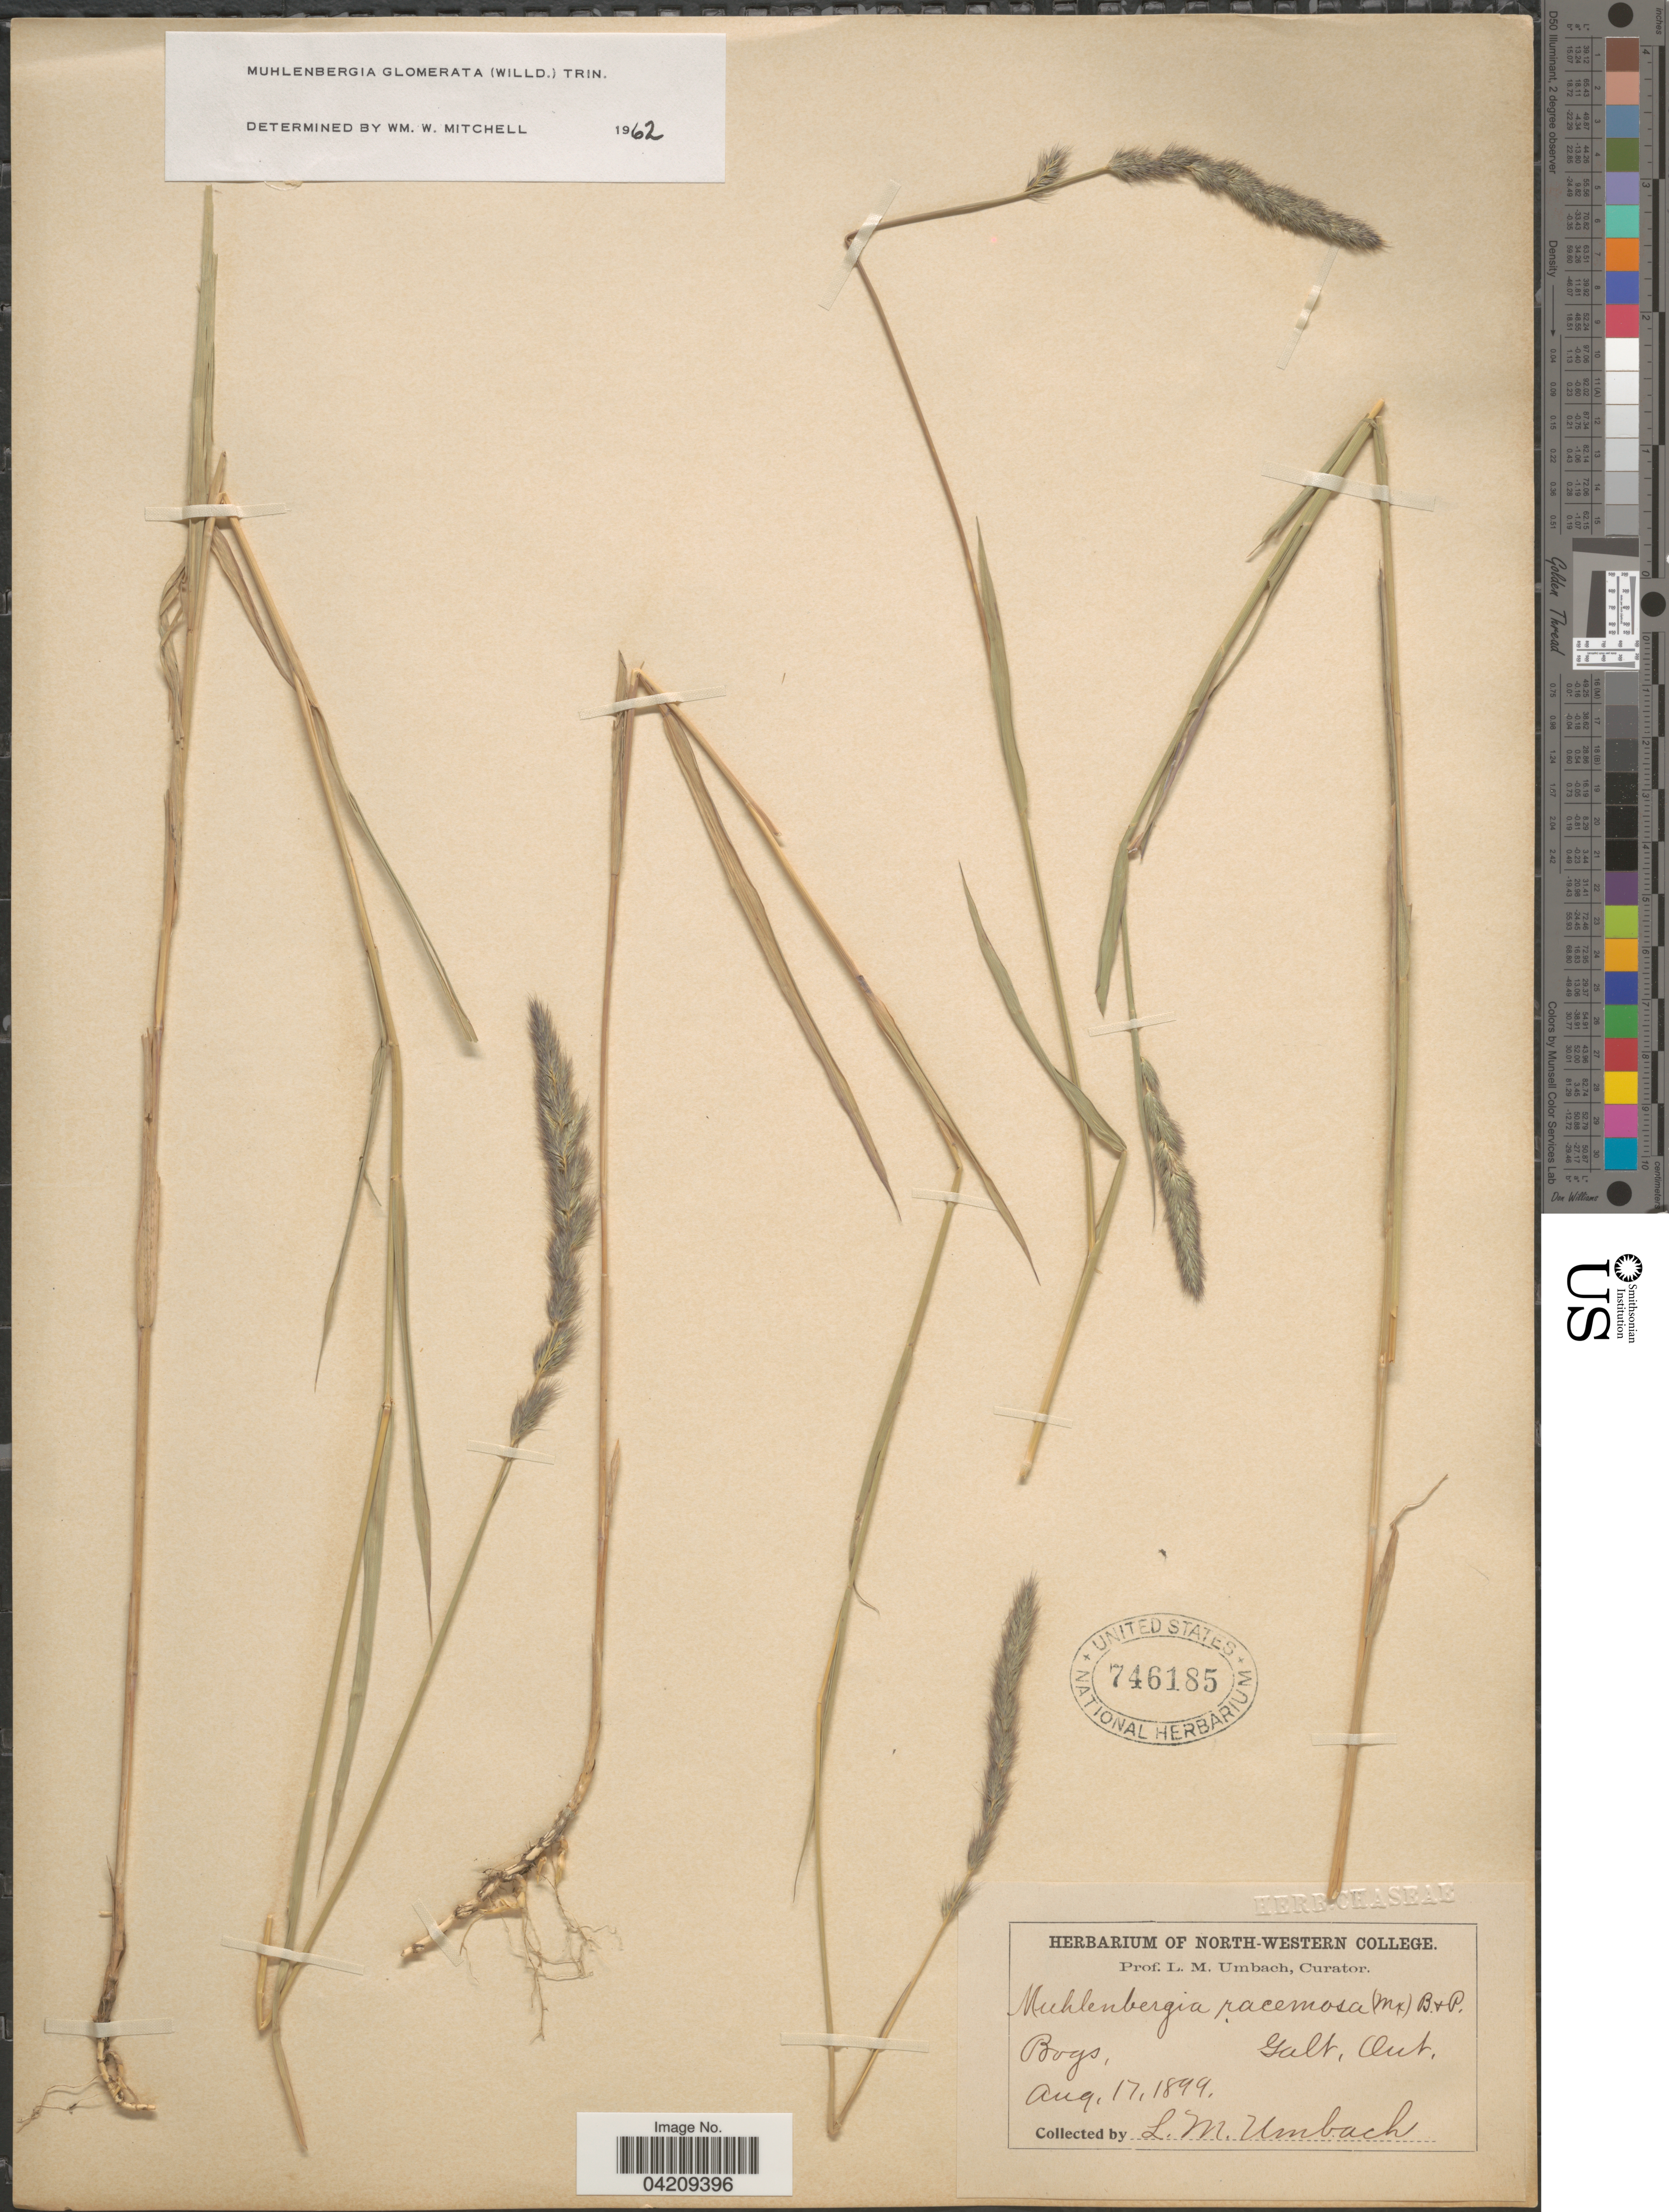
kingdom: Plantae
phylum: Tracheophyta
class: Liliopsida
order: Poales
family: Poaceae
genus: Muhlenbergia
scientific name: Muhlenbergia glomerata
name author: (Willd.) Trin.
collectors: L. M. Umbach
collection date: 1899-08-17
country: Canada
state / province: Ontario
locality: Galt.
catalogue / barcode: US 746185